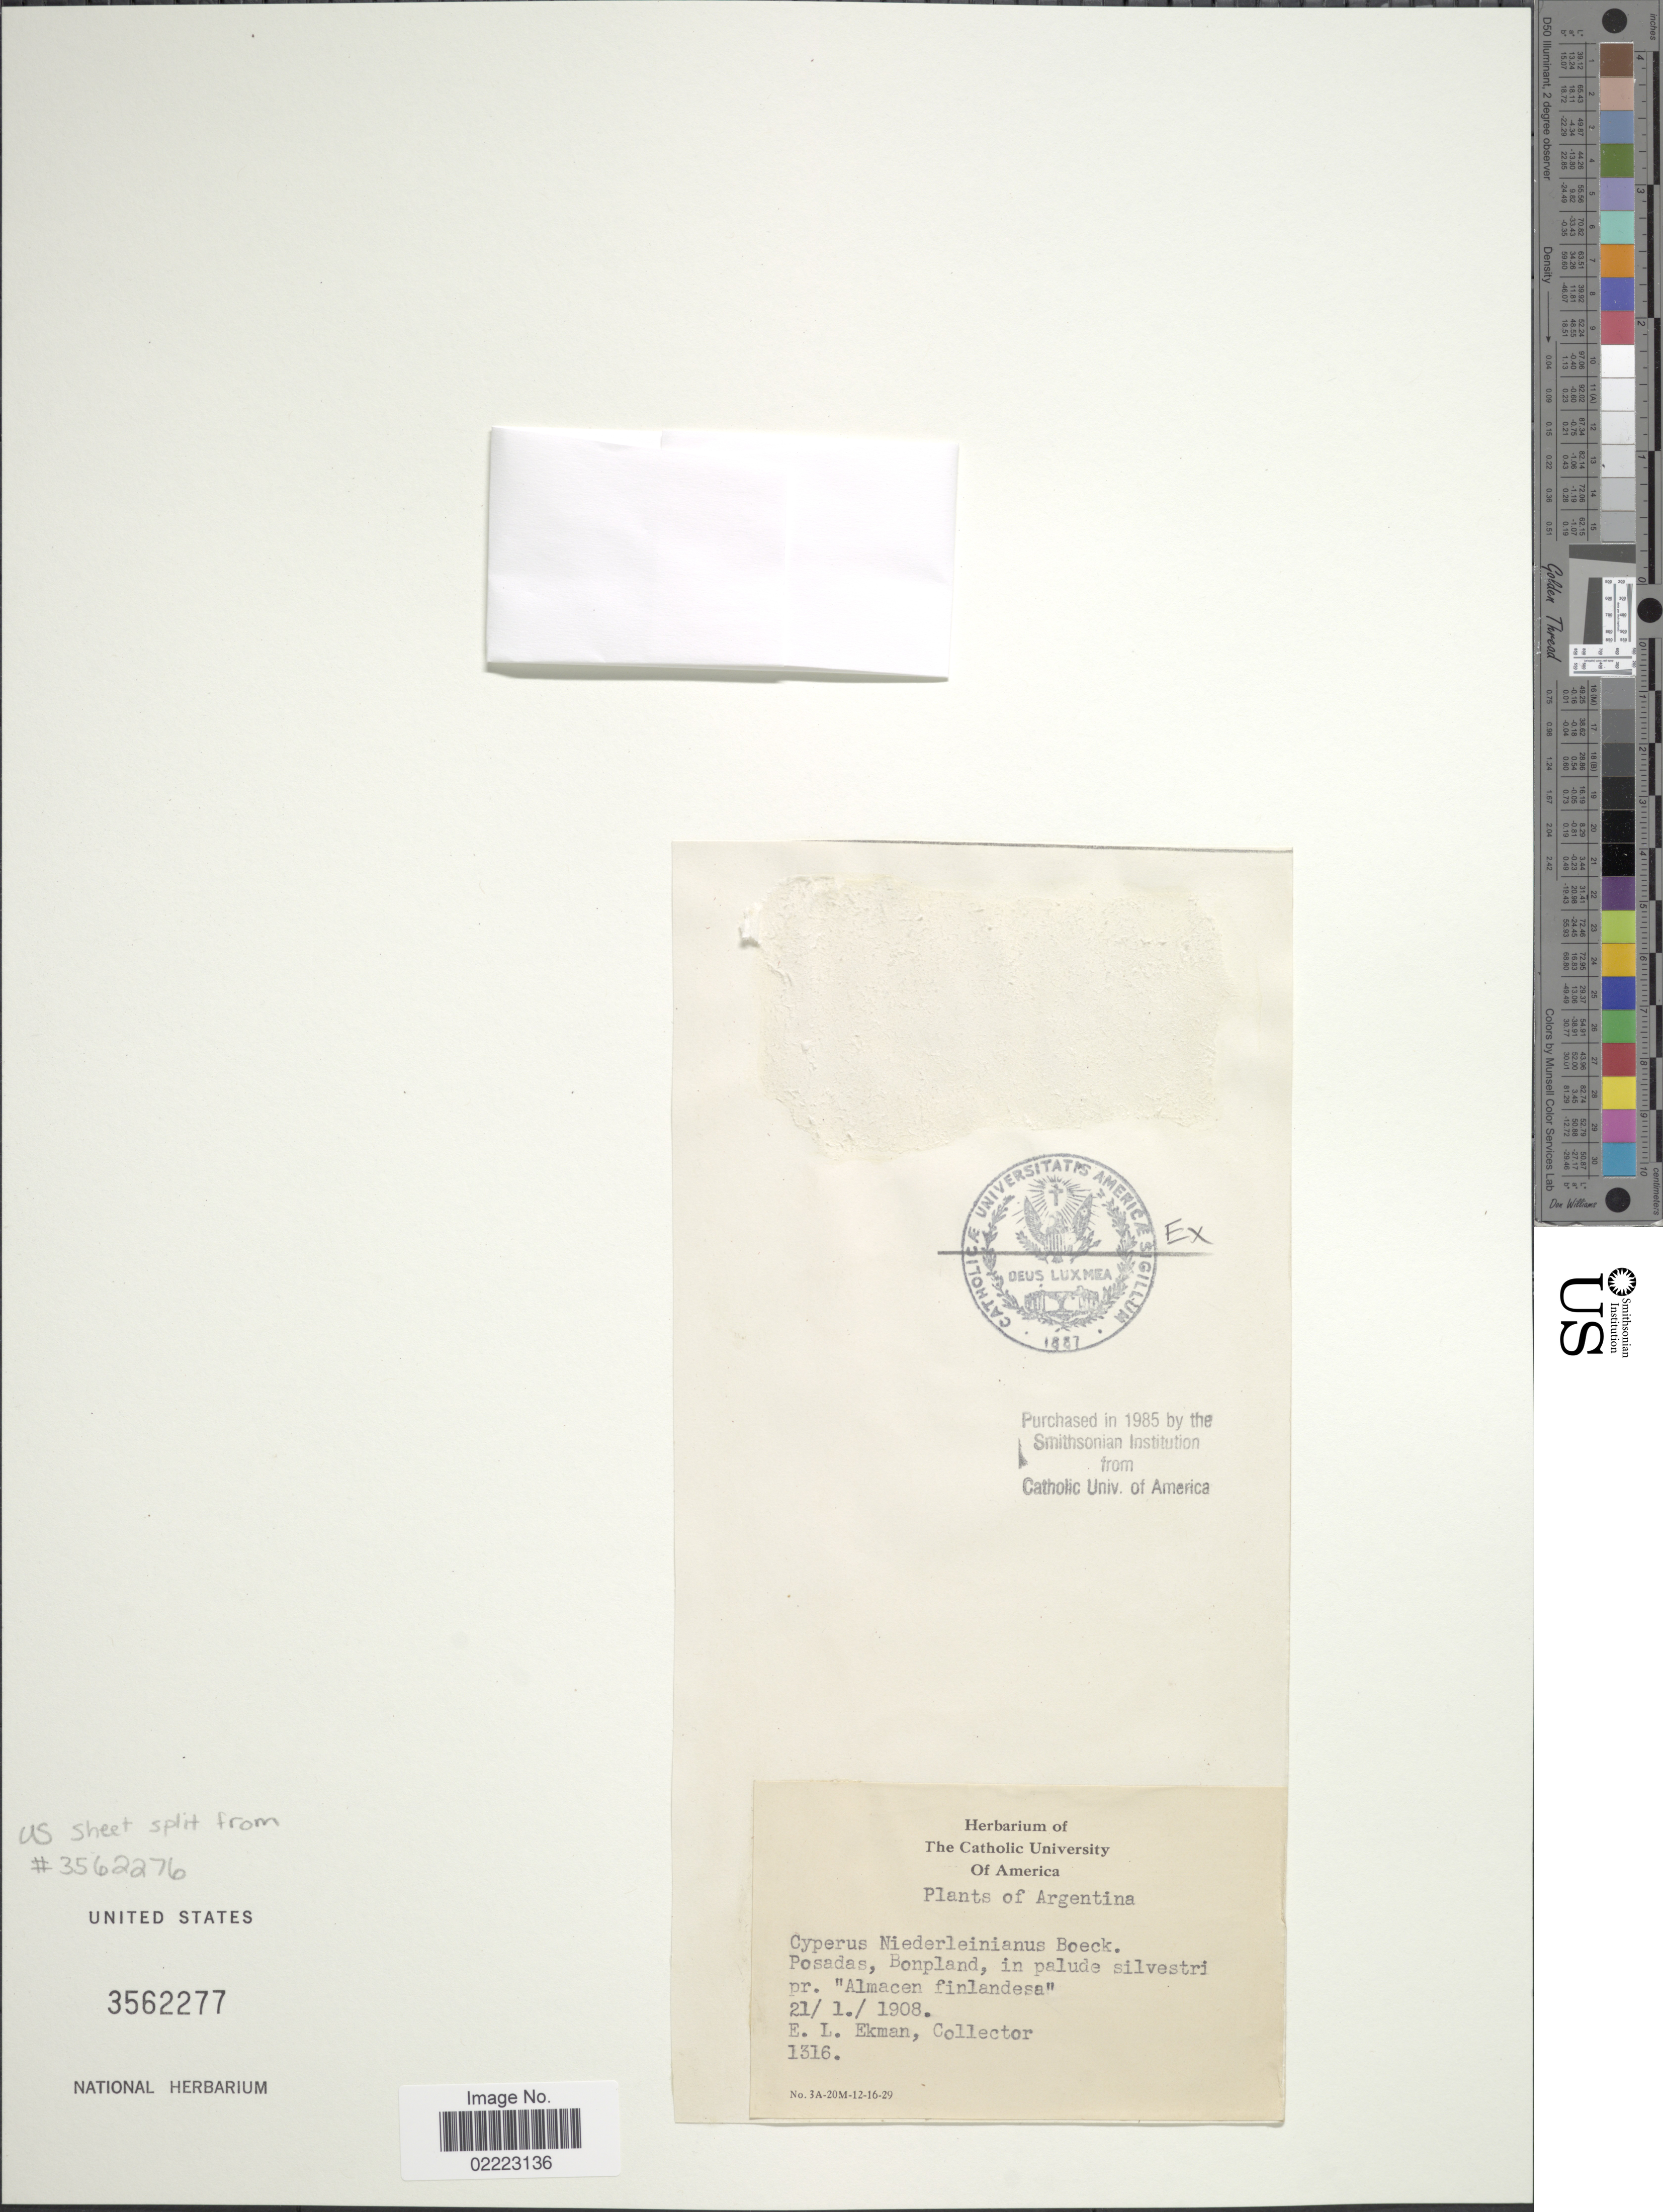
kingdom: Plantae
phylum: Tracheophyta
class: Liliopsida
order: Poales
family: Cyperaceae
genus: Cyperus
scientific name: Cyperus niederleinianus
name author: Boeckeler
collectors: E. L. Ekman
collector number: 1316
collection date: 1908-01-21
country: Argentina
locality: Posadas, Bonpland, in palude silvestri pr. 'Almacen finlandesa'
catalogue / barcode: US 3562277